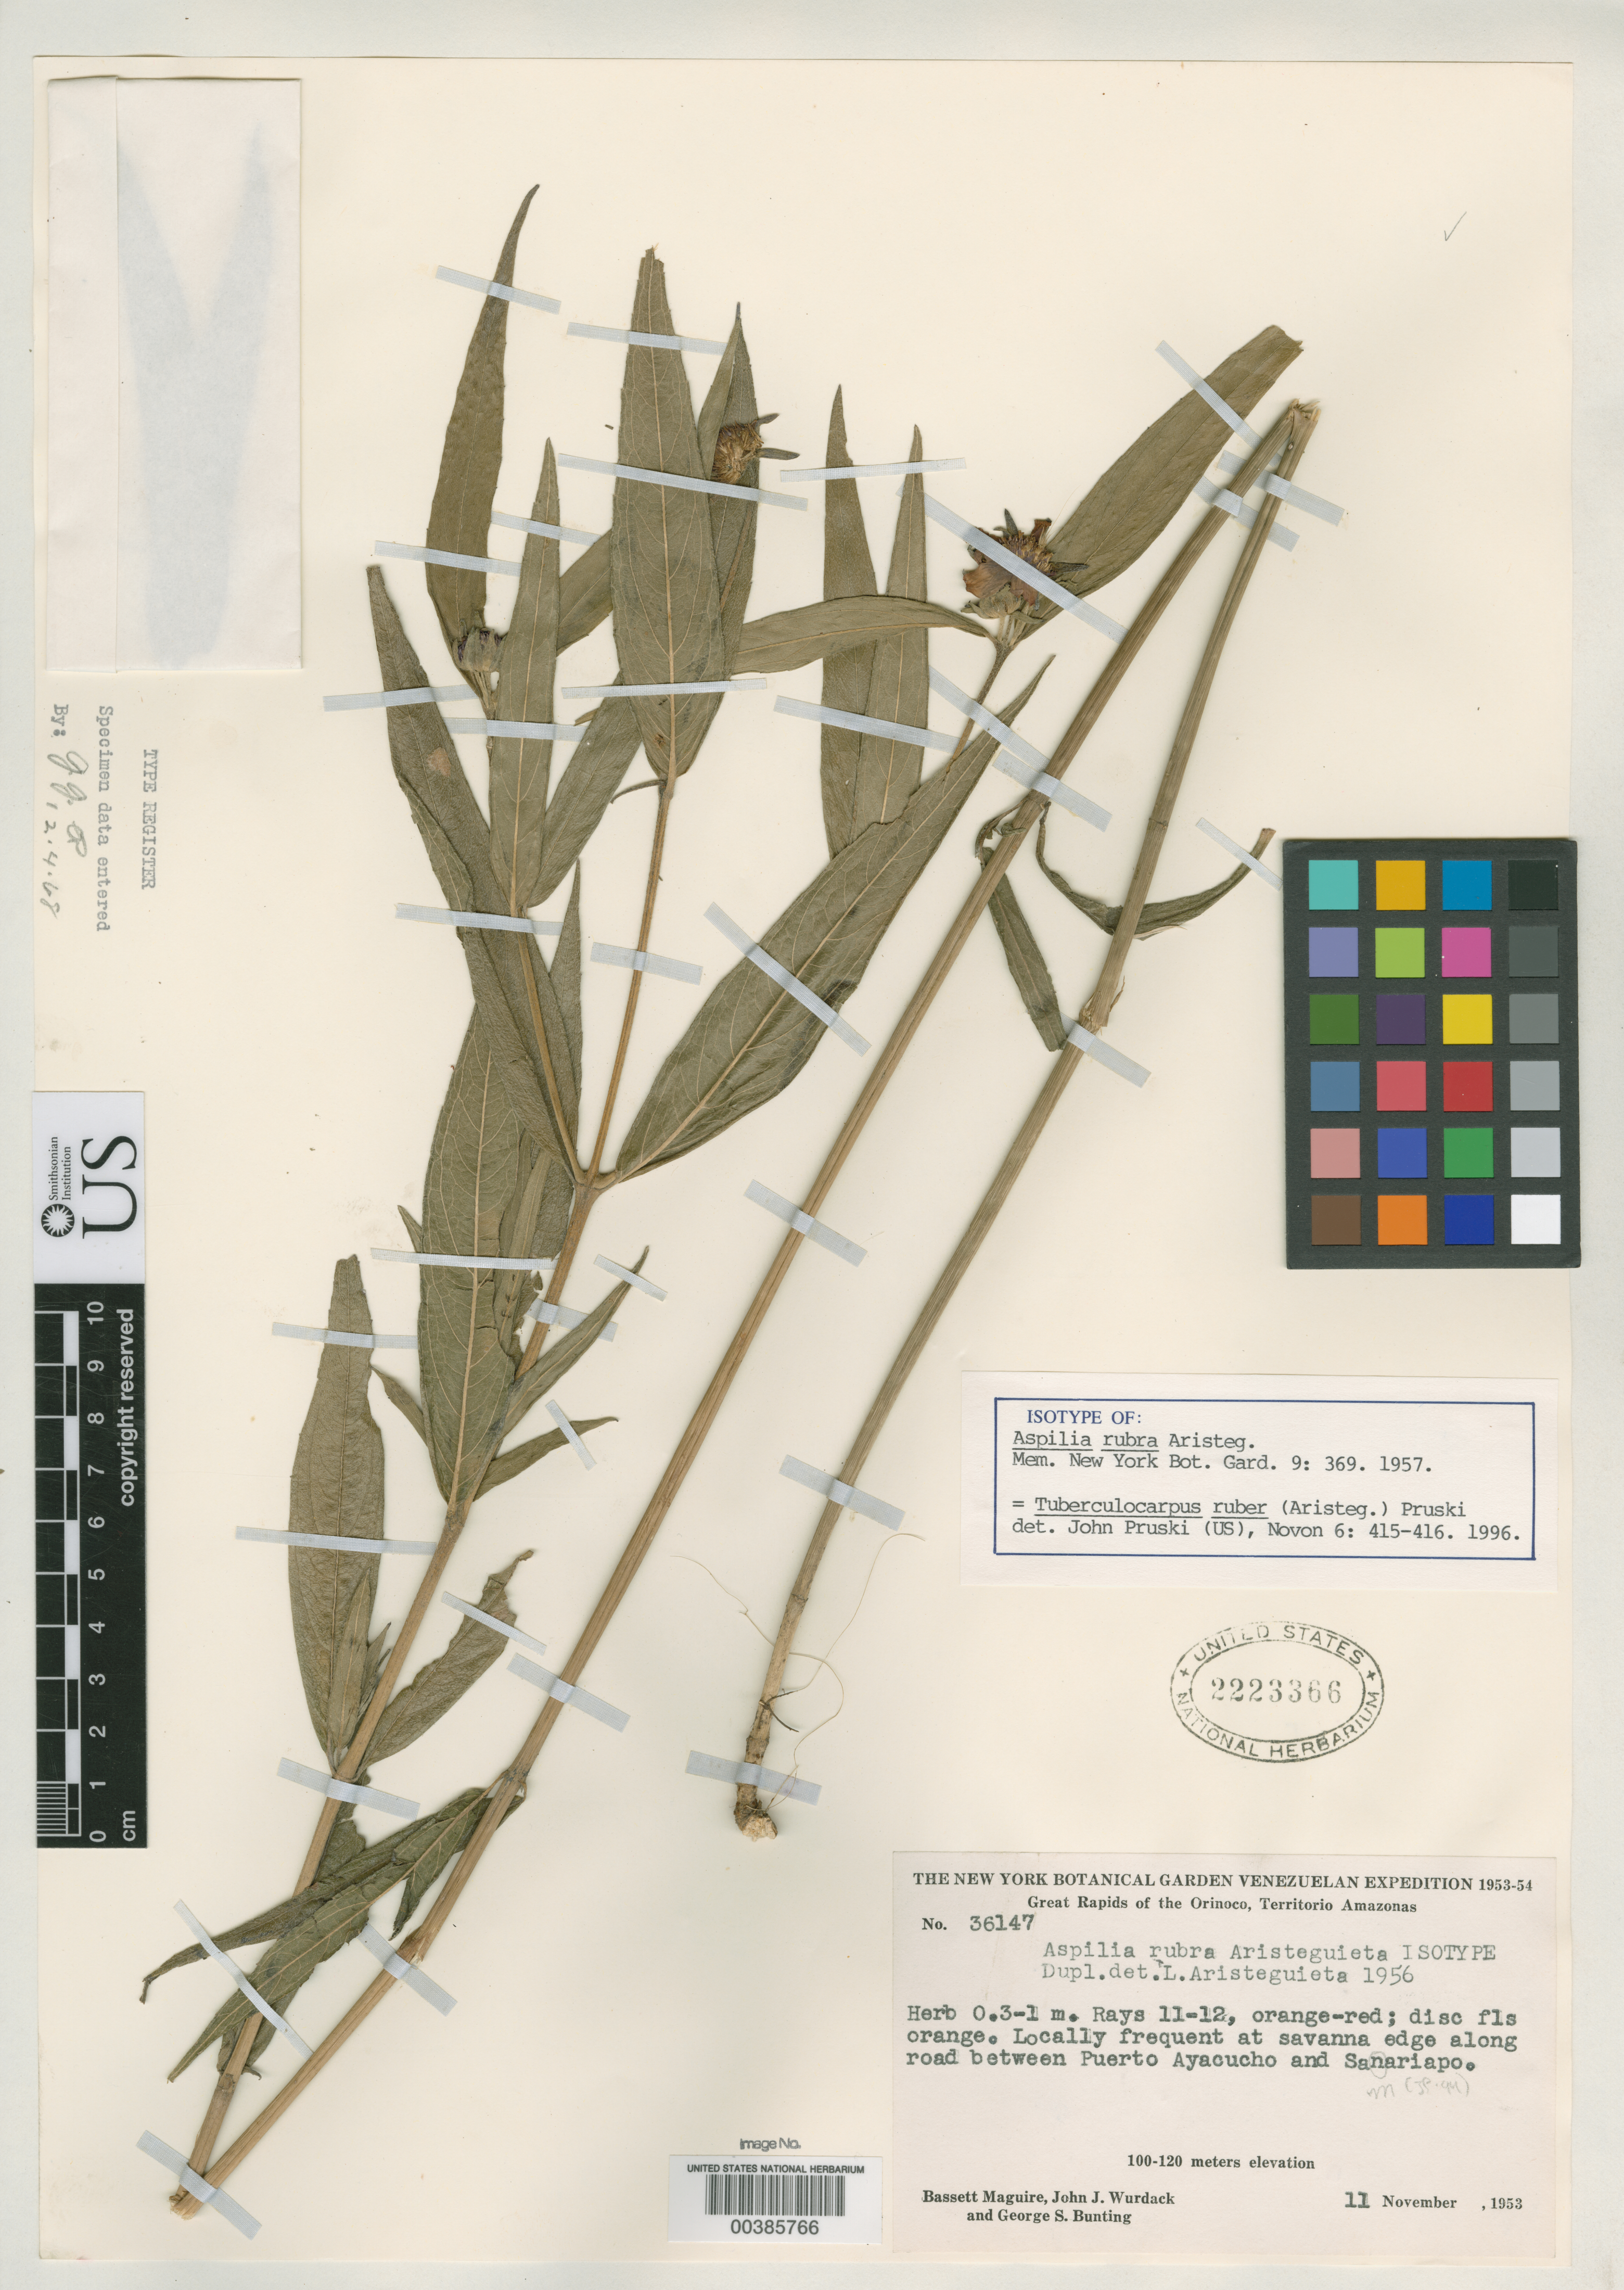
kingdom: Plantae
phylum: Tracheophyta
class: Magnoliopsida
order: Asterales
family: Asteraceae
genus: Aspilia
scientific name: Aspilia rubra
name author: Aristeg.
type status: Isotype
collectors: B. Maguire, J. J. Wurdack & G. S. Bunting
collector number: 36147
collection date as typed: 11 Nov 1953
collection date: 1953-11-11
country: Venezuela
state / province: Amazonas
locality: Great Rapids of Orinoco, road between Puerto Ayacucho and Samariapo.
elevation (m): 100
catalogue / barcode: US 2223366